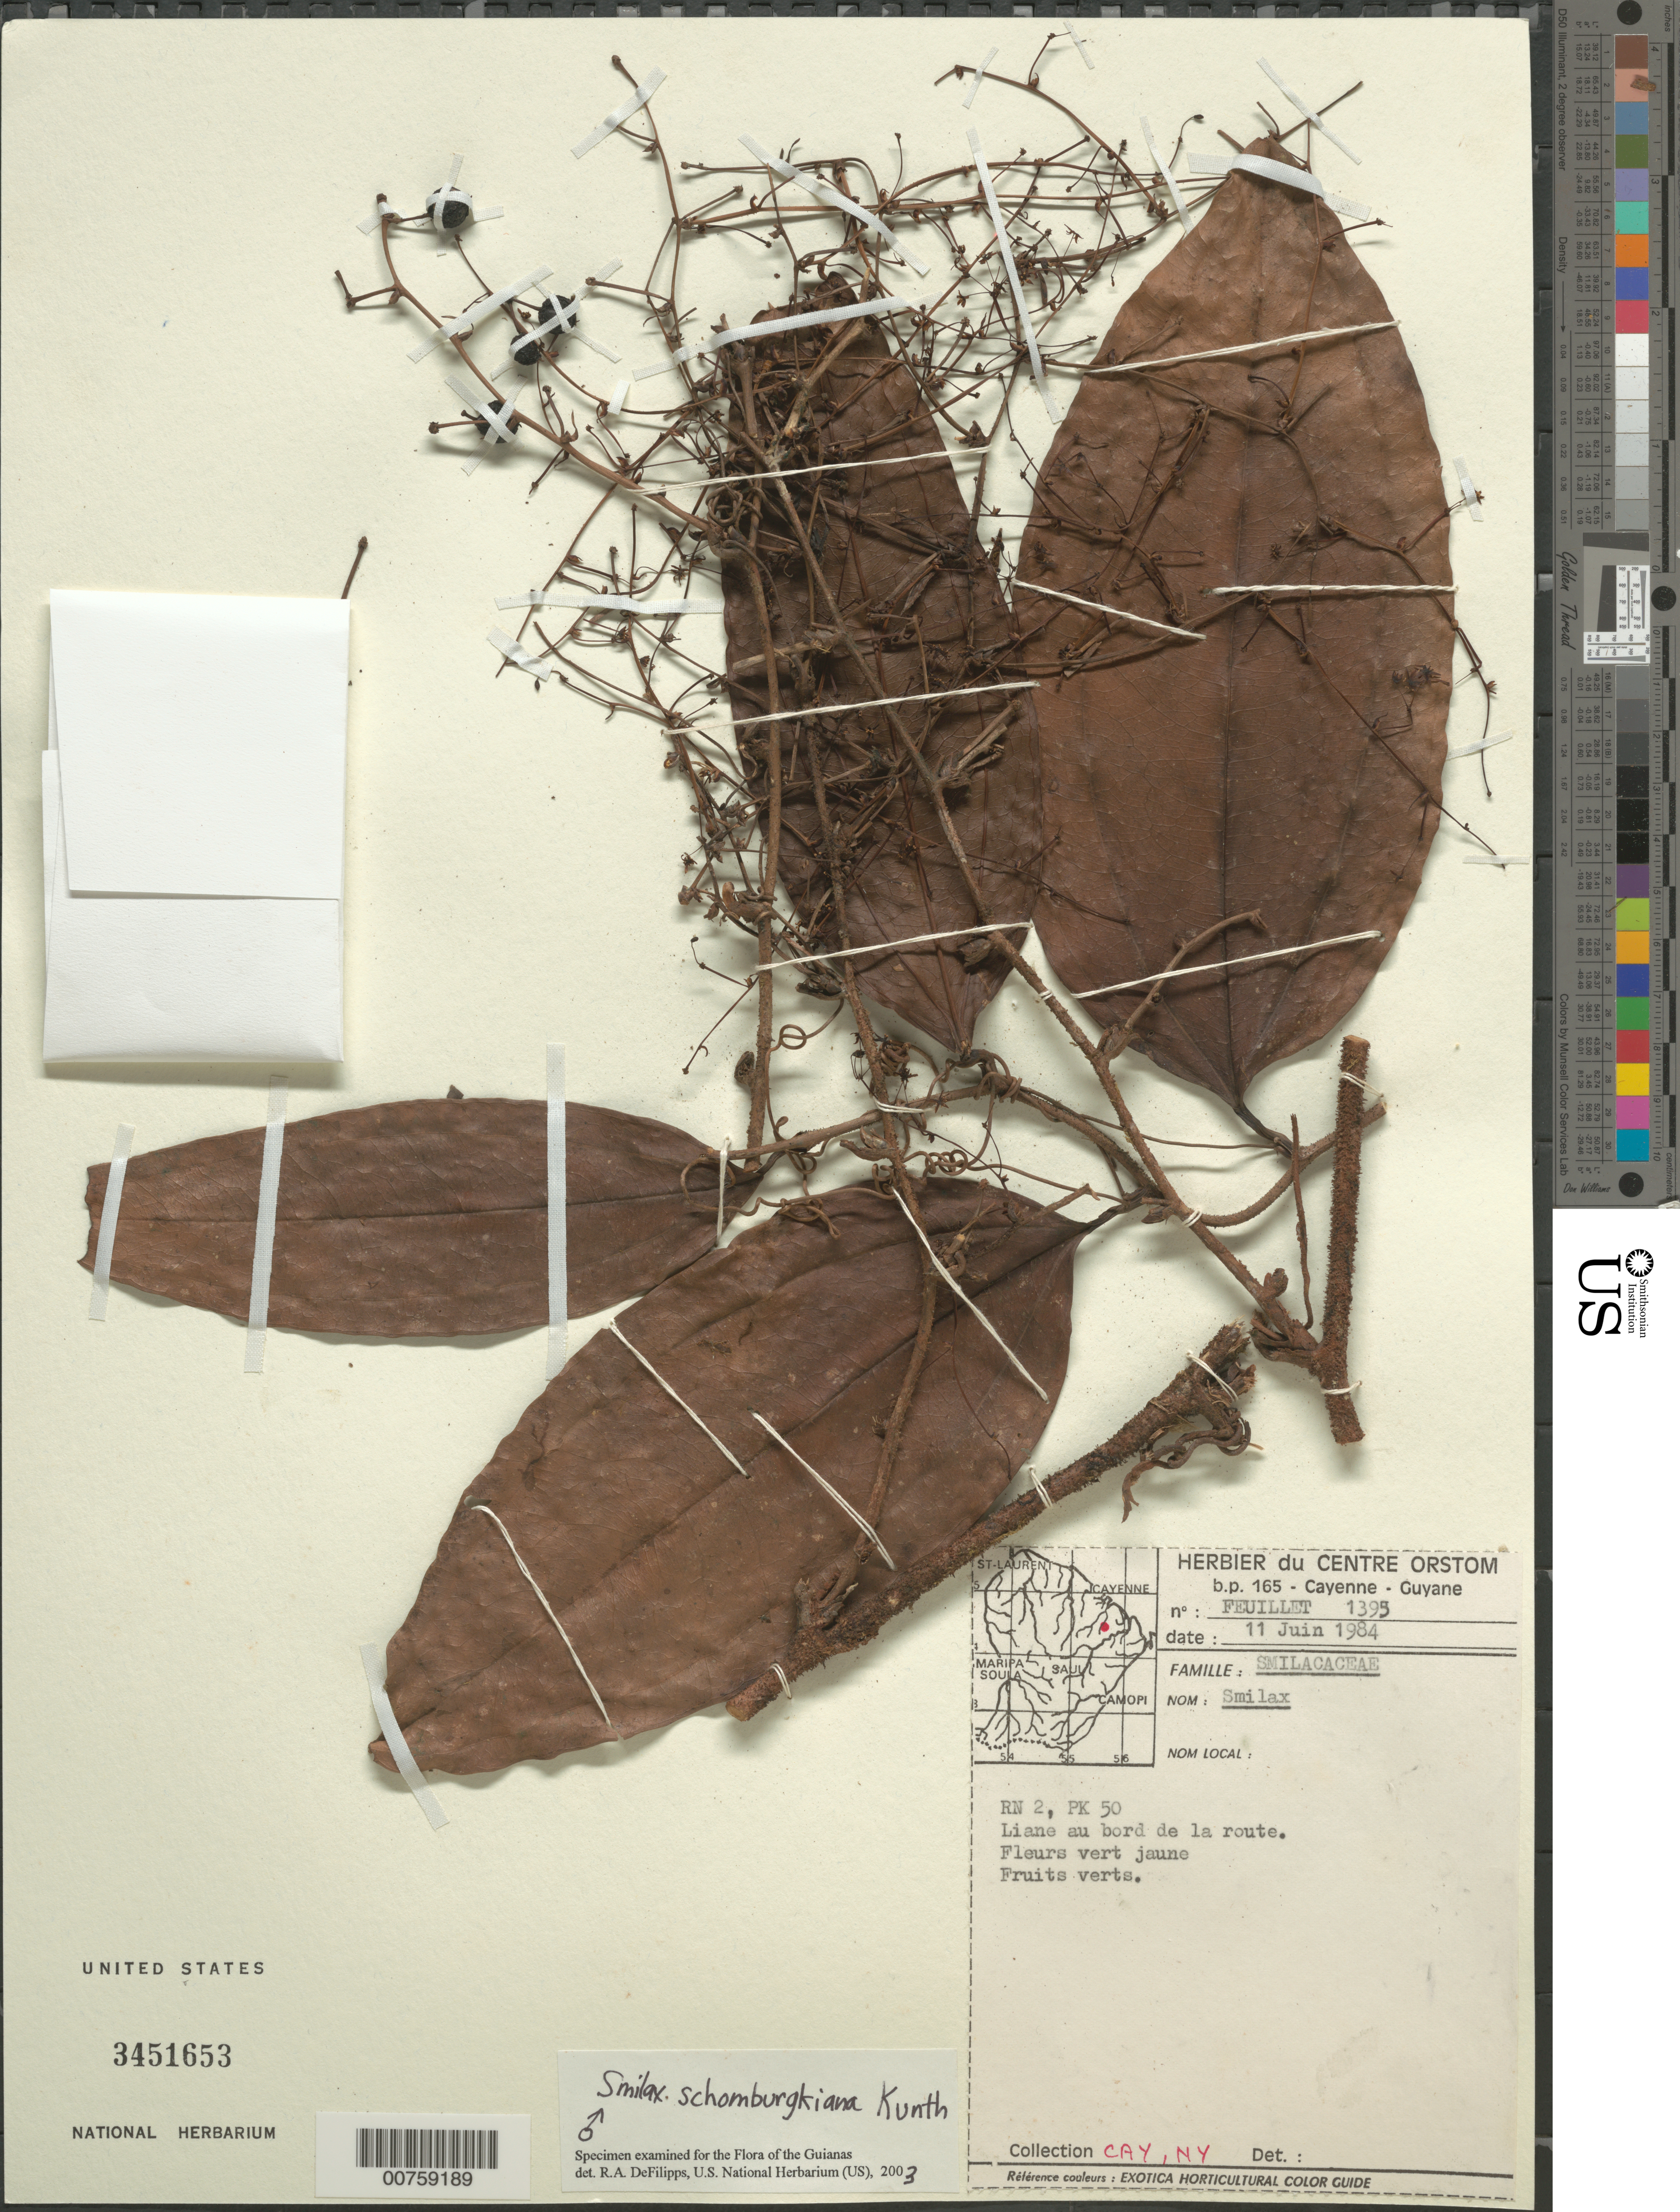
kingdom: Plantae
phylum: Tracheophyta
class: Liliopsida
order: Liliales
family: Smilacaceae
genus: Smilax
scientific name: Smilax schomburgkiana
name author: Kunth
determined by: DeFilipps, R. A.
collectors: C. Feuillet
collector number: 1395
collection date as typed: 11-Jun-84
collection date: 1984-06-11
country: French Guiana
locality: Route Nationale RN 2, PK 50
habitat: Roadside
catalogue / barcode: US 3451653